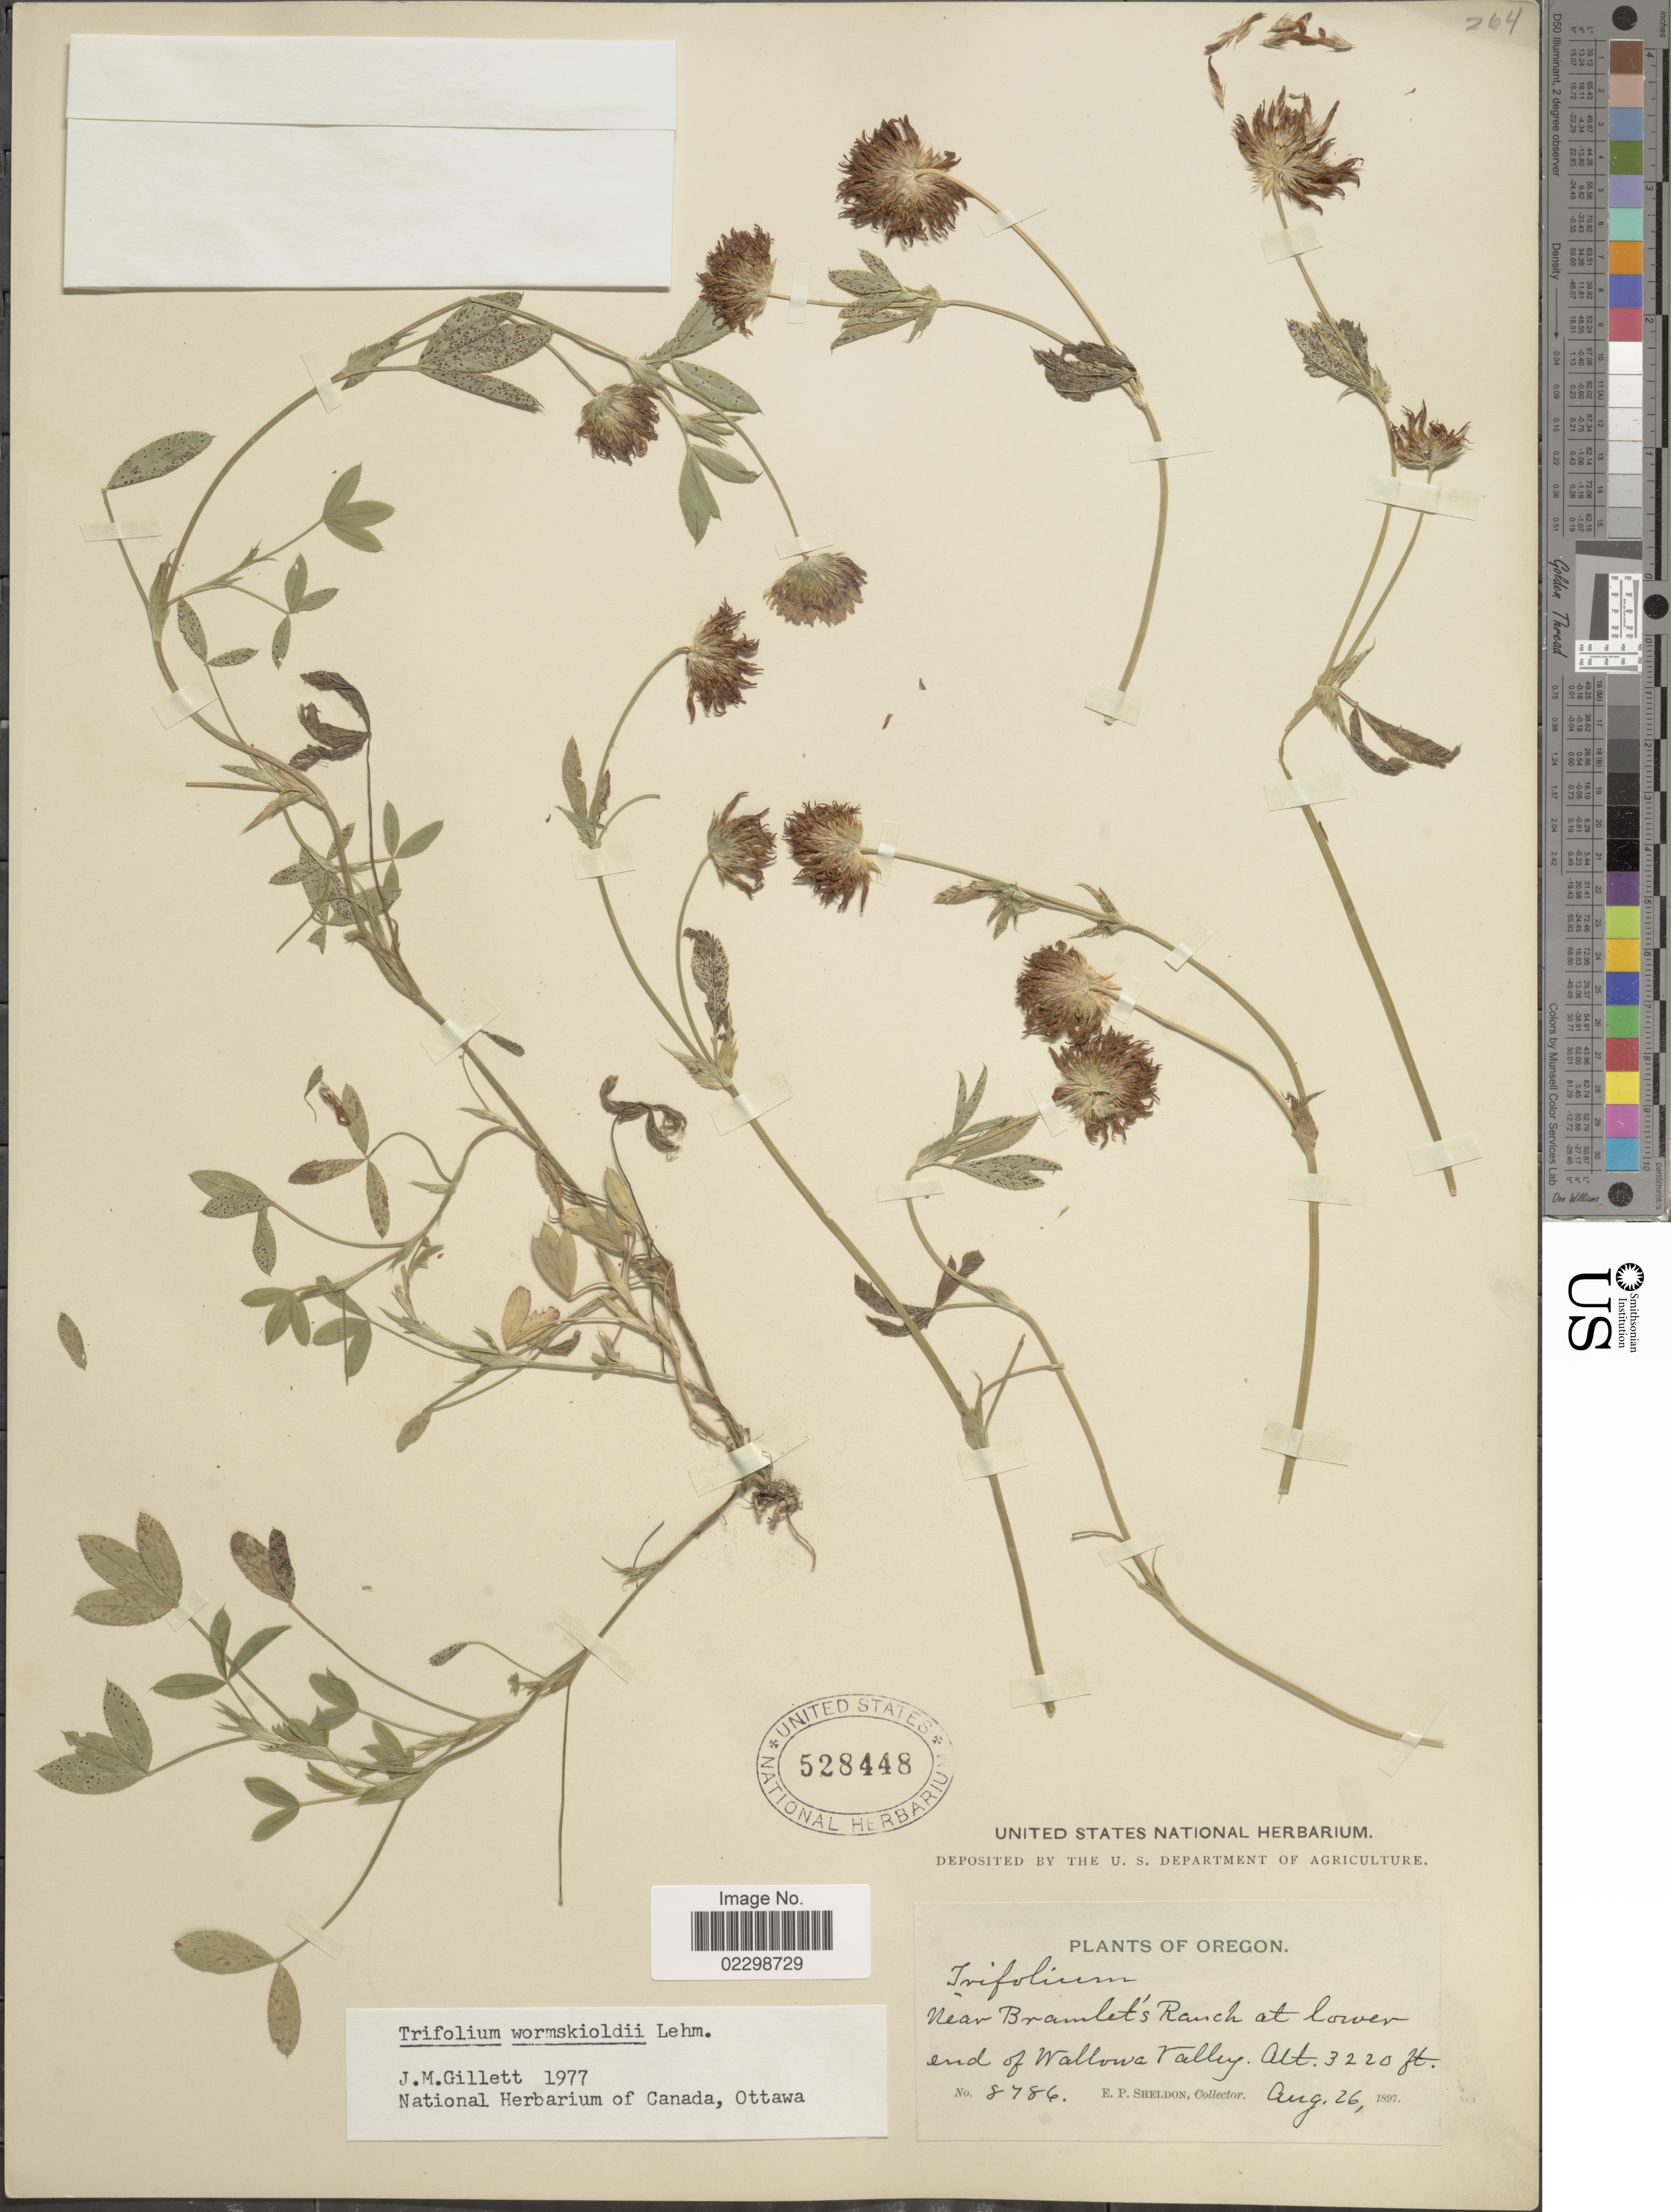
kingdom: Plantae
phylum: Tracheophyta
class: Magnoliopsida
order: Fabales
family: Fabaceae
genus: Trifolium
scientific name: Trifolium wormskioldii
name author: Lehm.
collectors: E. P. Sheldon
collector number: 8786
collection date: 1897-08-26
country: United States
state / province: Oregon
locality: Near Bramlet's Ranch at lower end of Wallowa Valley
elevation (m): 981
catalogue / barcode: US 528448